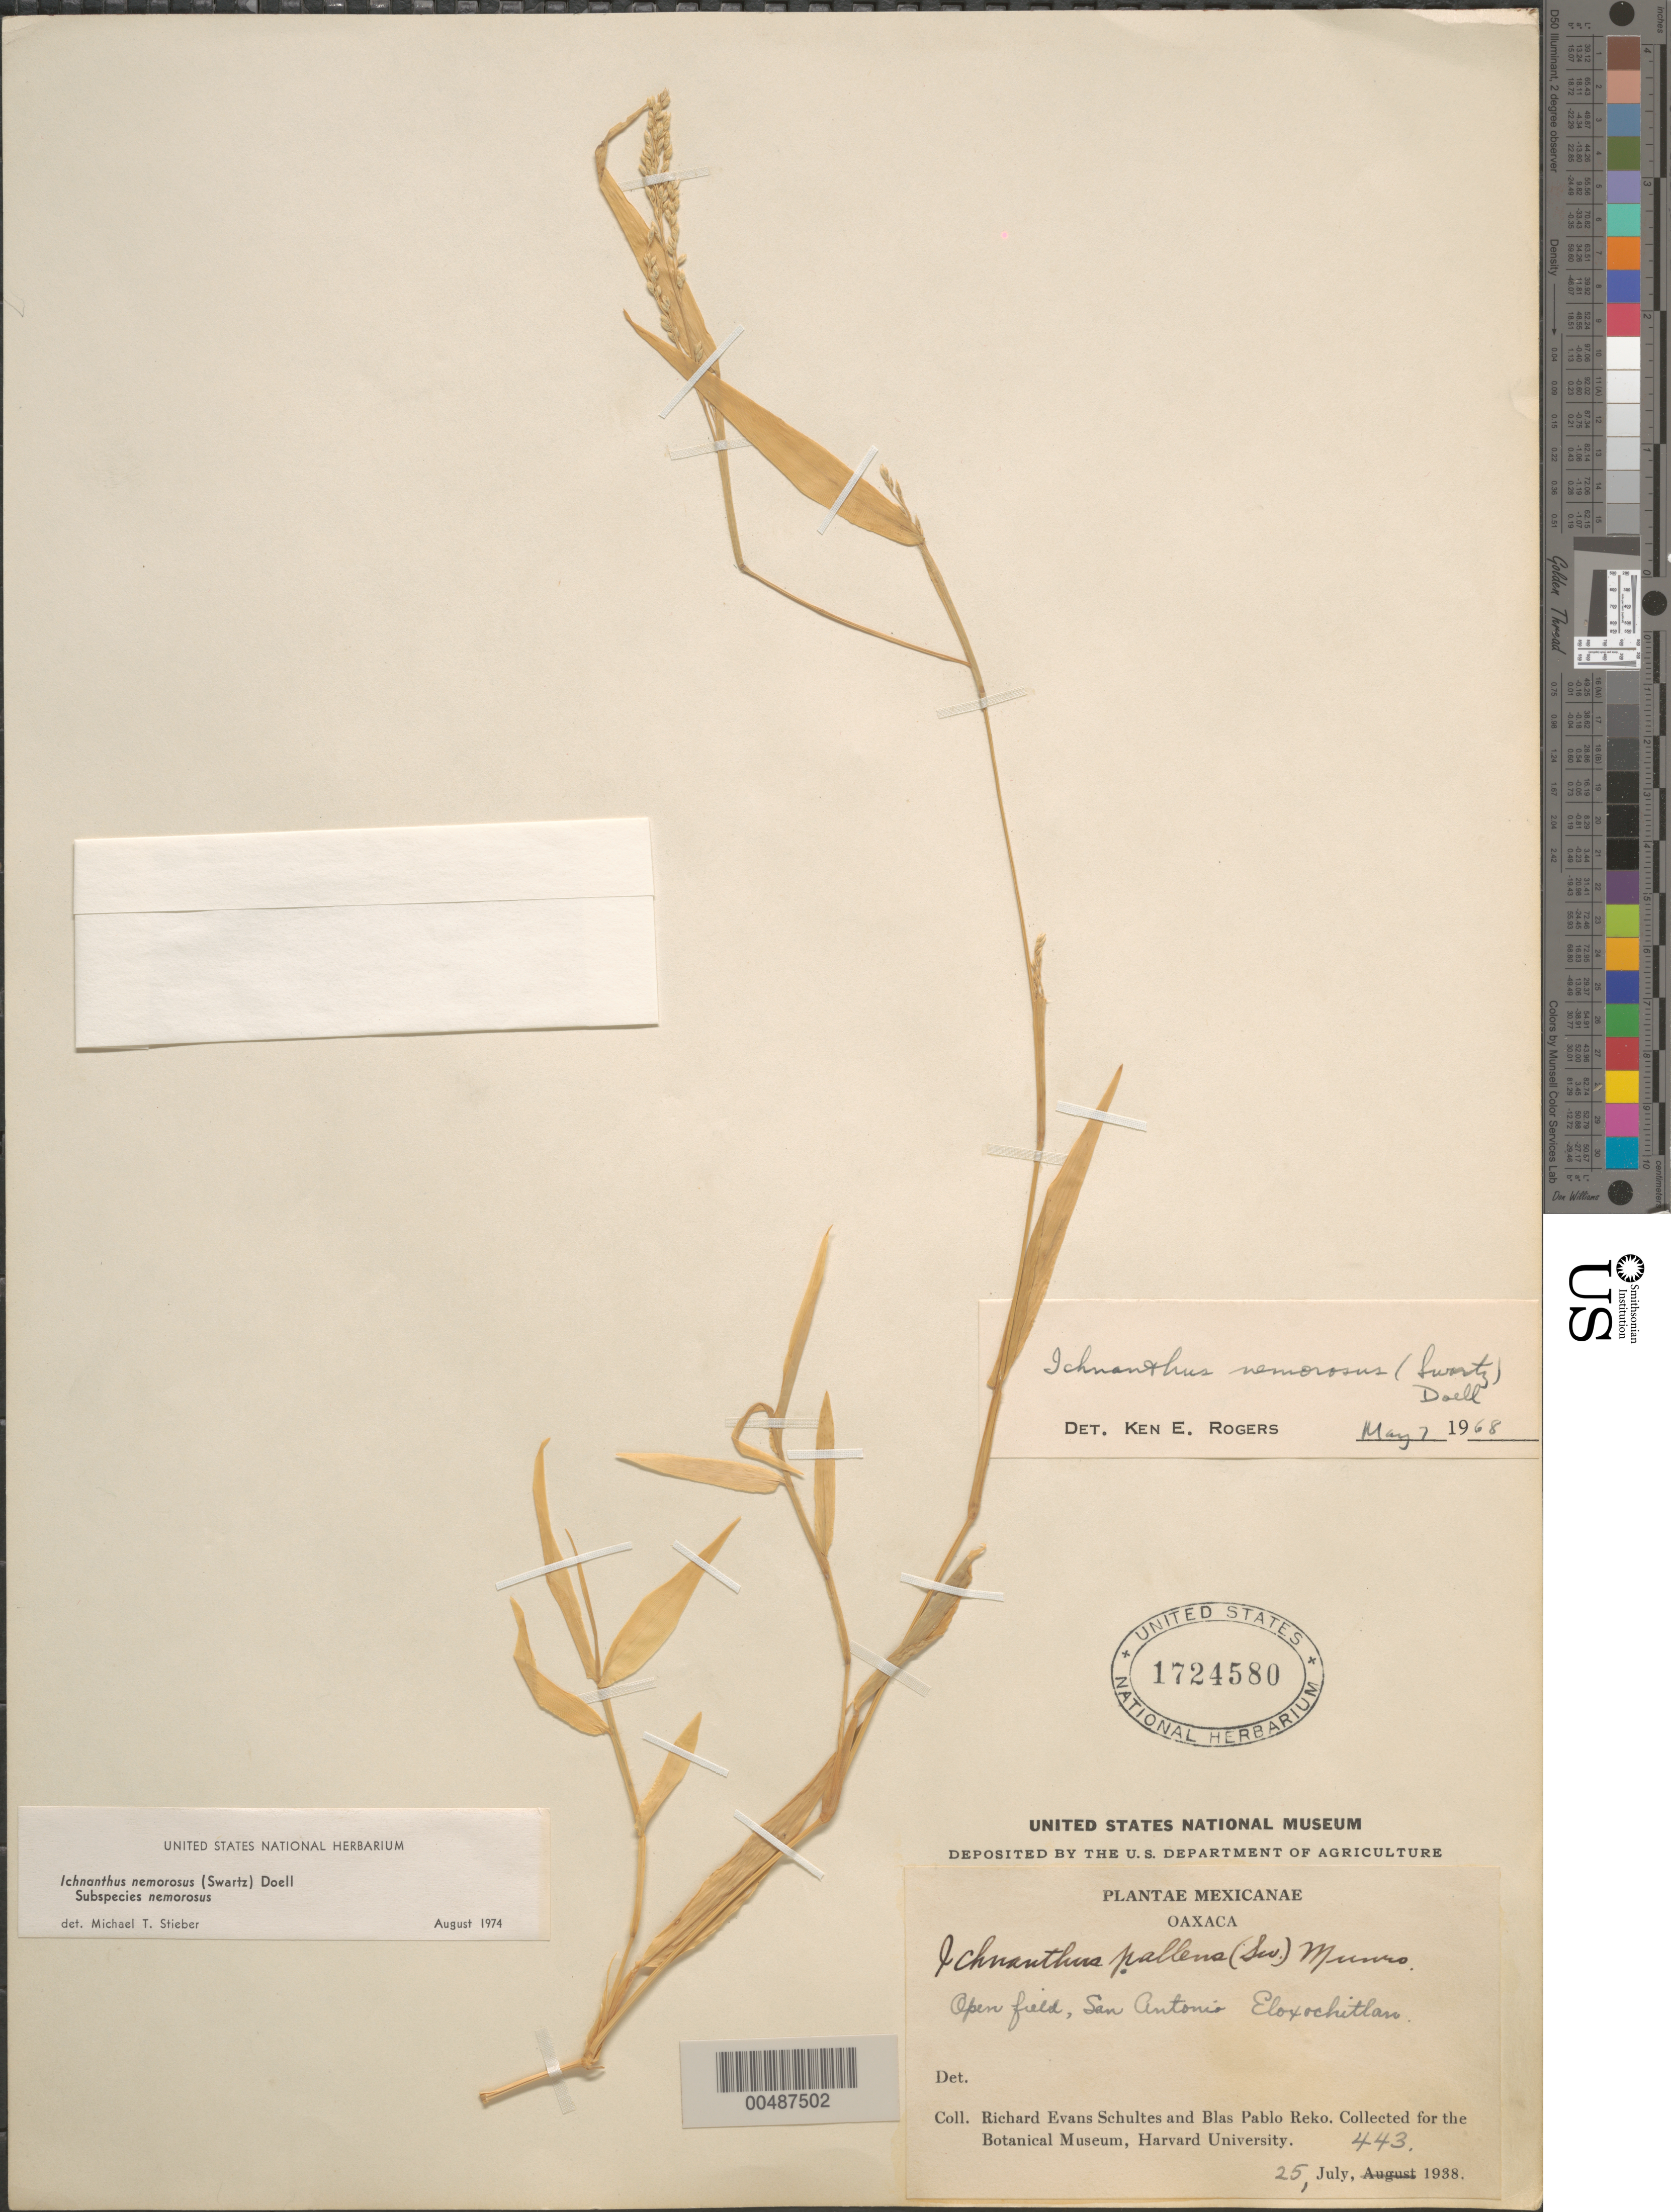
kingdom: Plantae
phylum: Tracheophyta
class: Liliopsida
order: Poales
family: Poaceae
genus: Hildaea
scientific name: Hildaea nemorosa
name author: (Sw.) C. Silva & R.P. Oliveira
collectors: R. E. Schultes & B. P. Reko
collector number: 443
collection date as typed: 25 Jul 1938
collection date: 1938-07-25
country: Mexico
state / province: Oaxaca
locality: San Antonio Eloxochitlan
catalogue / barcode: US 1724580